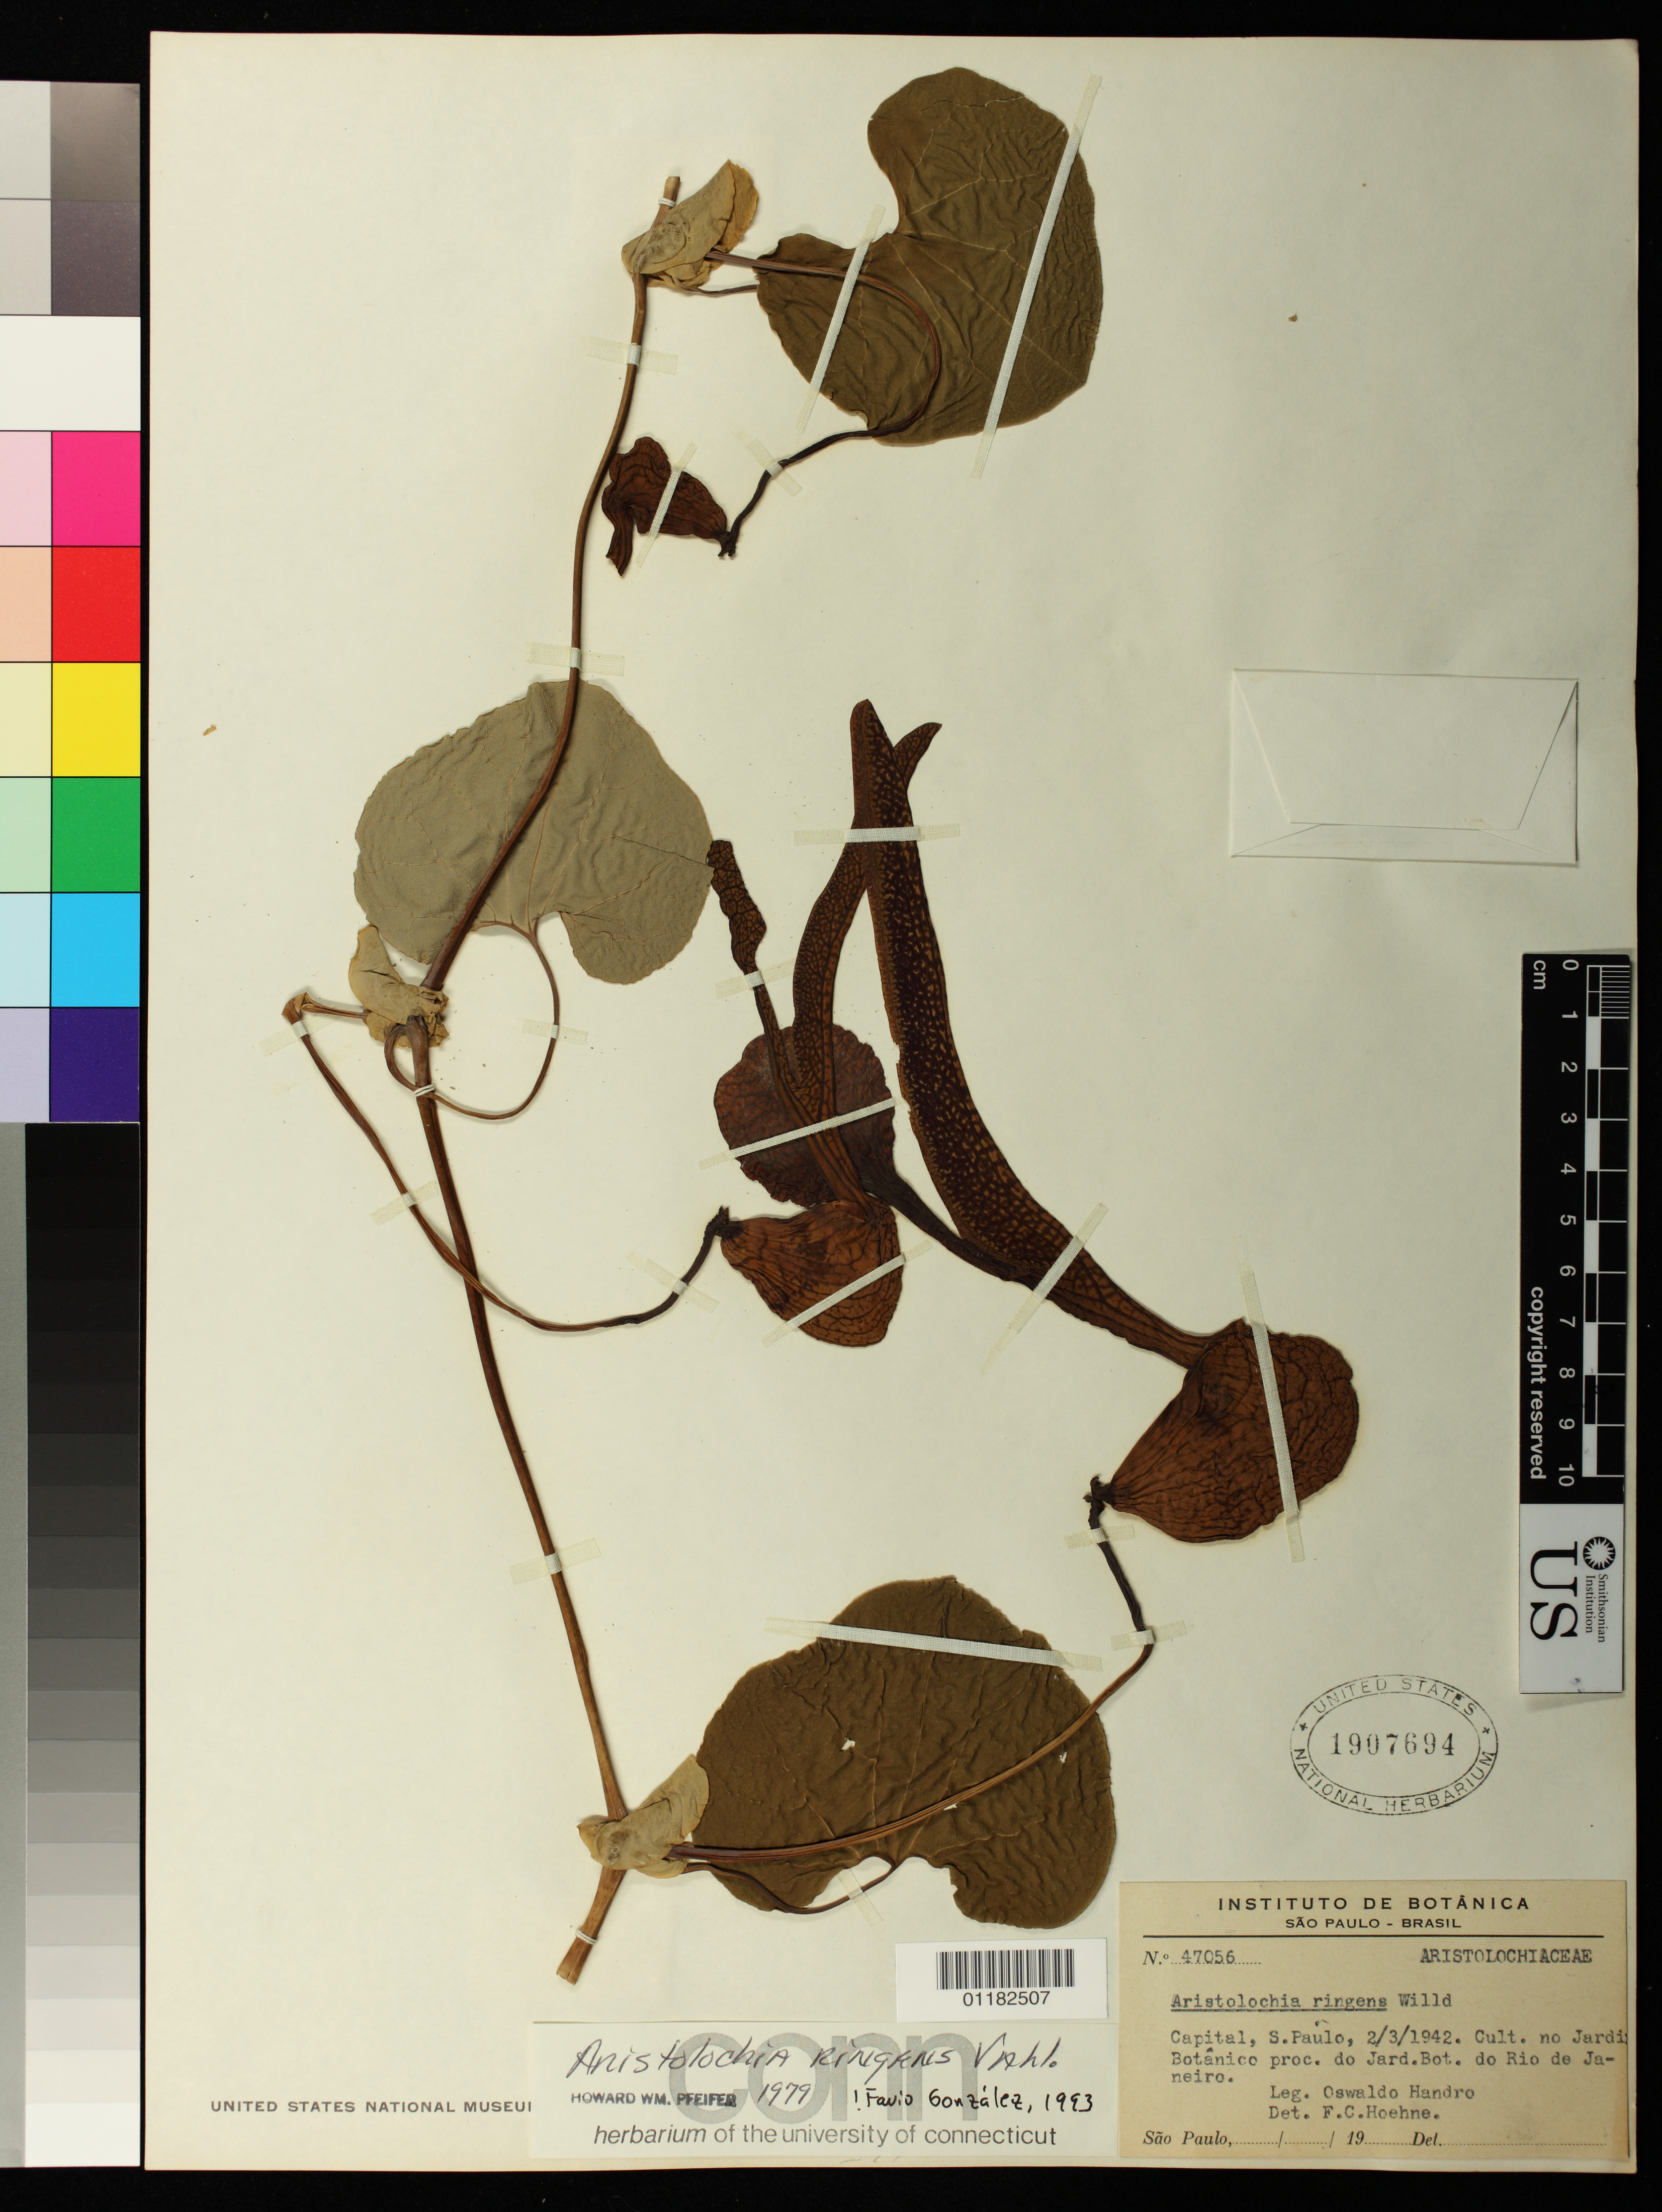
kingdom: Plantae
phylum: Tracheophyta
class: Magnoliopsida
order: Piperales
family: Aristolochiaceae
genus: Aristolochia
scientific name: Aristolochia ringens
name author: Vahl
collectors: O. Handro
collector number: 47056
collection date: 1942-02-03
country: Brazil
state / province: São Paulo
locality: Sao Paulo, Jardin Botanico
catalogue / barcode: US 1907694